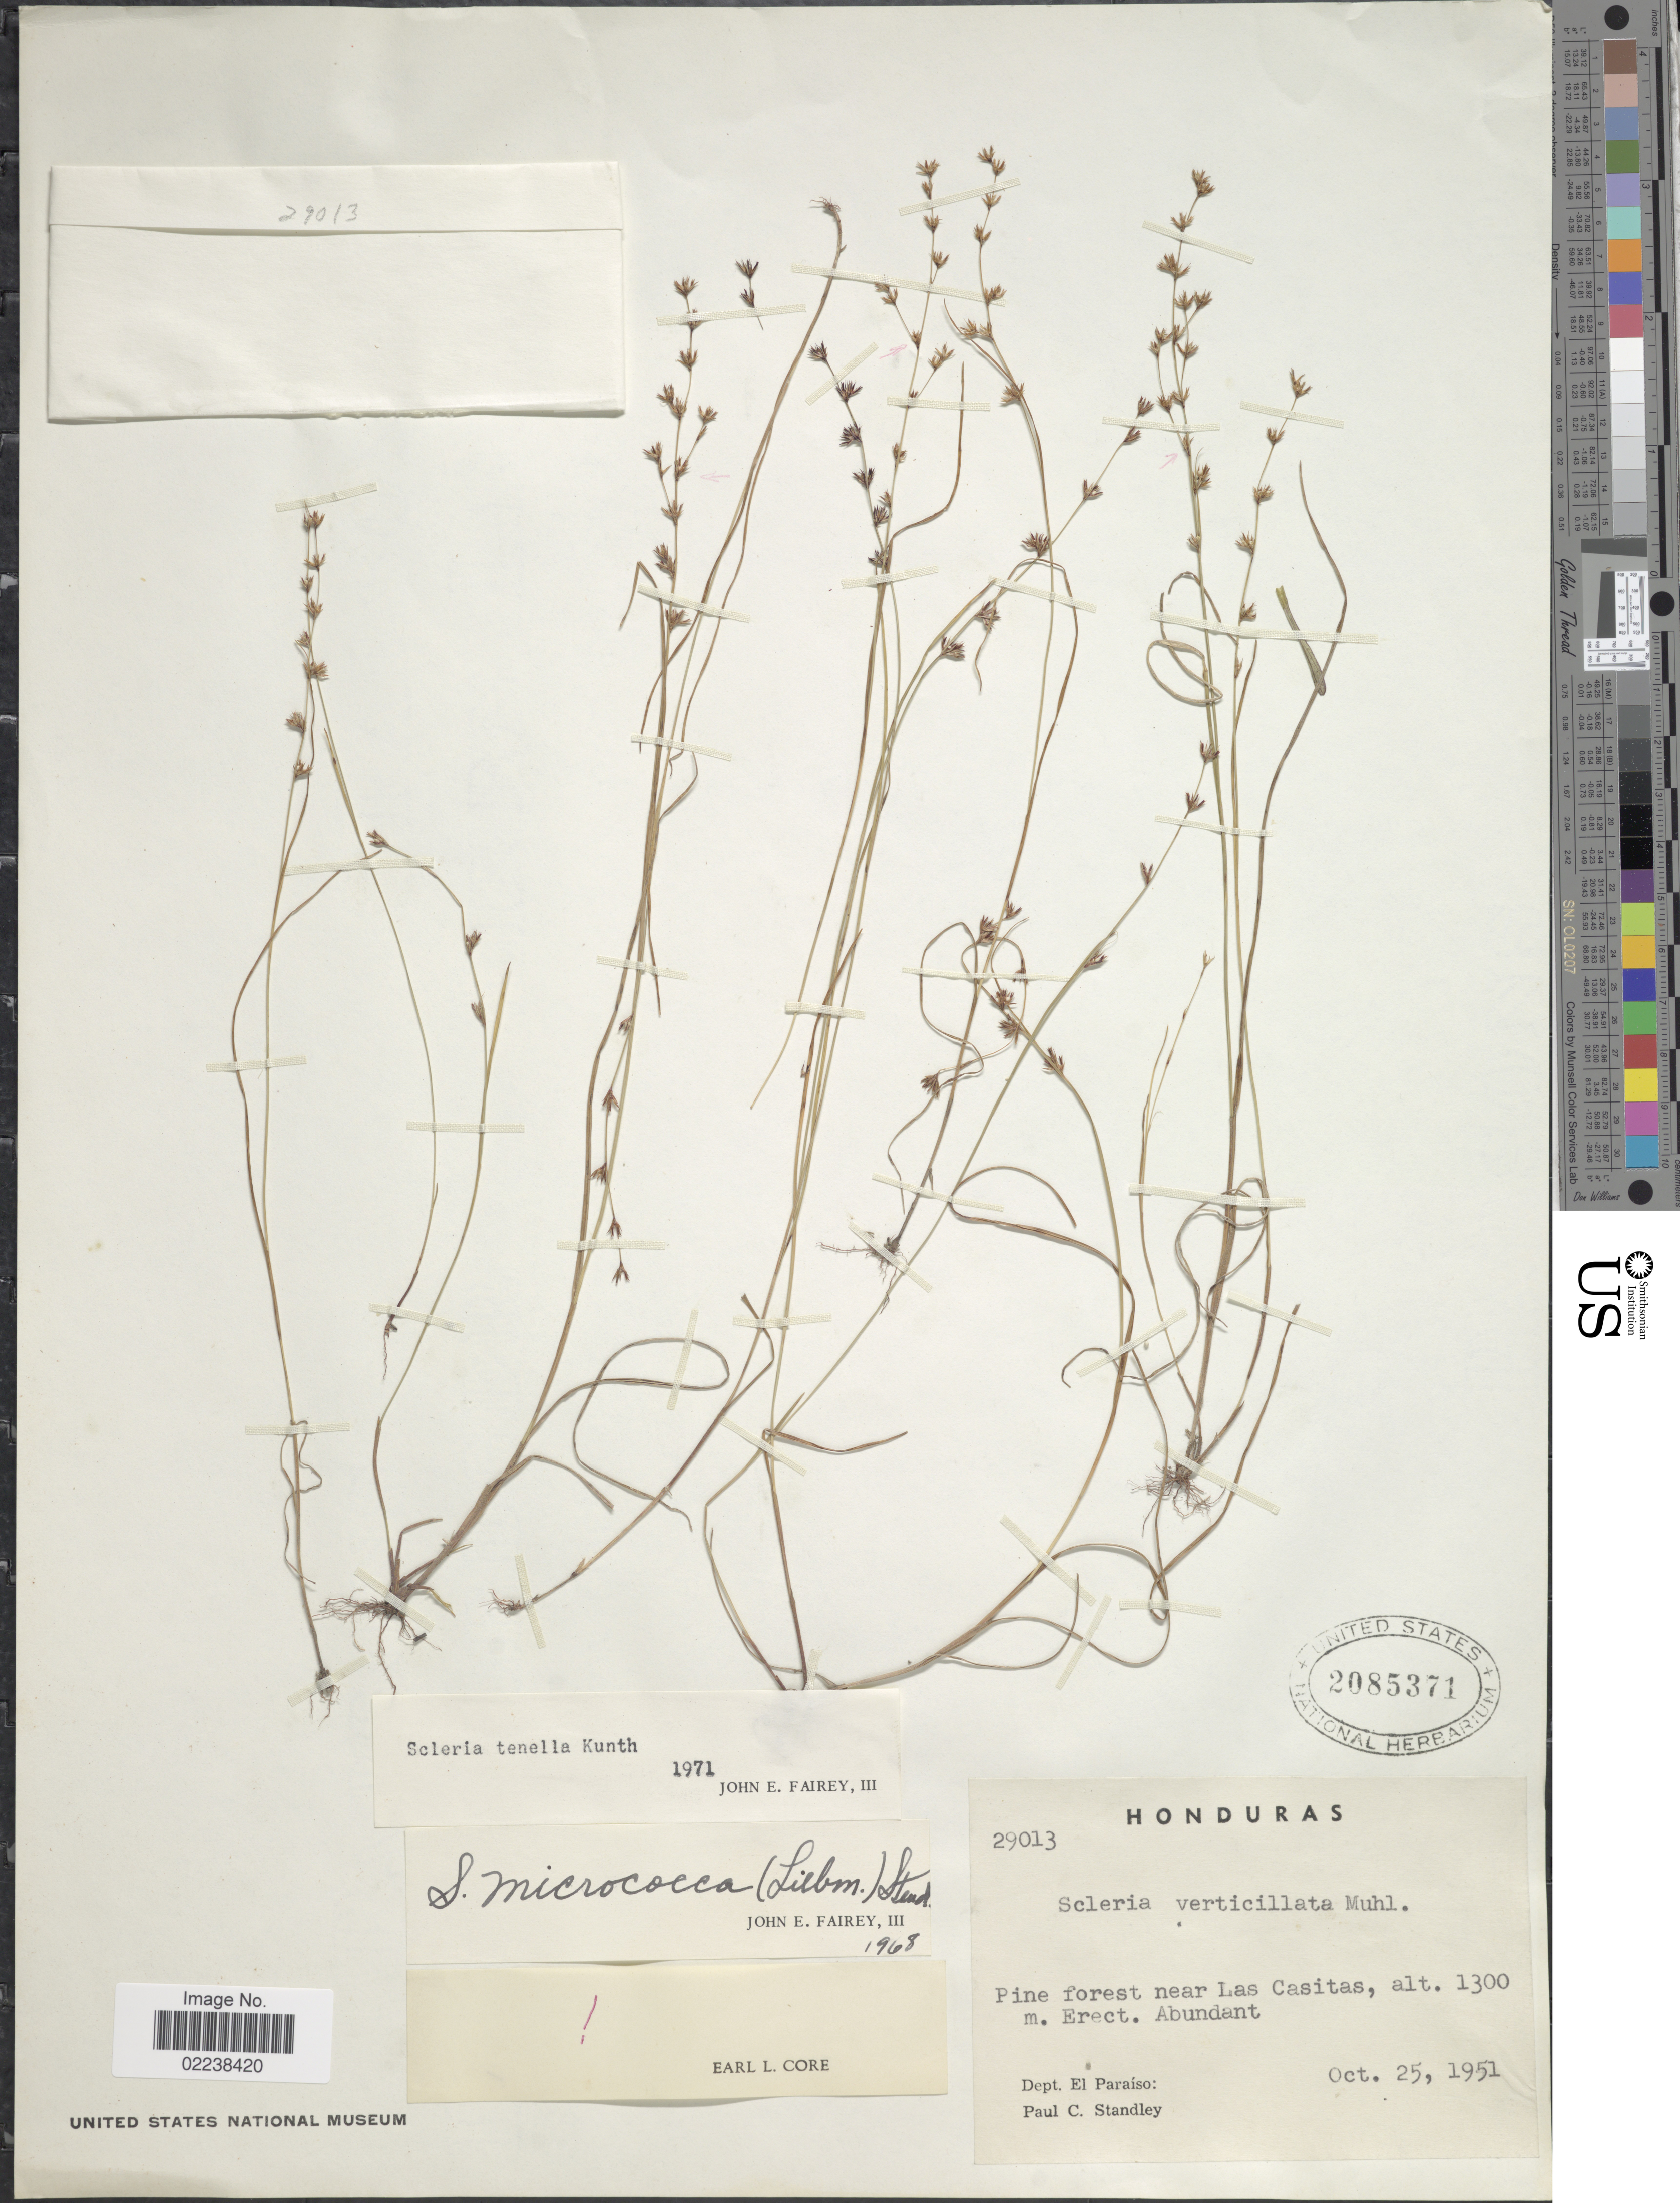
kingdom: Plantae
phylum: Tracheophyta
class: Liliopsida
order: Poales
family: Cyperaceae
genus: Scleria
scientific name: Scleria verticillata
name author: Muhl. ex Willd.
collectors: P. C. Standley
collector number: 29013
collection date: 1951-10-25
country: Honduras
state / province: El Paraíso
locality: Honduras, Pine forest near Las Casitas. Dep. El Paraiso.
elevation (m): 1300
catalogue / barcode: US 2085371